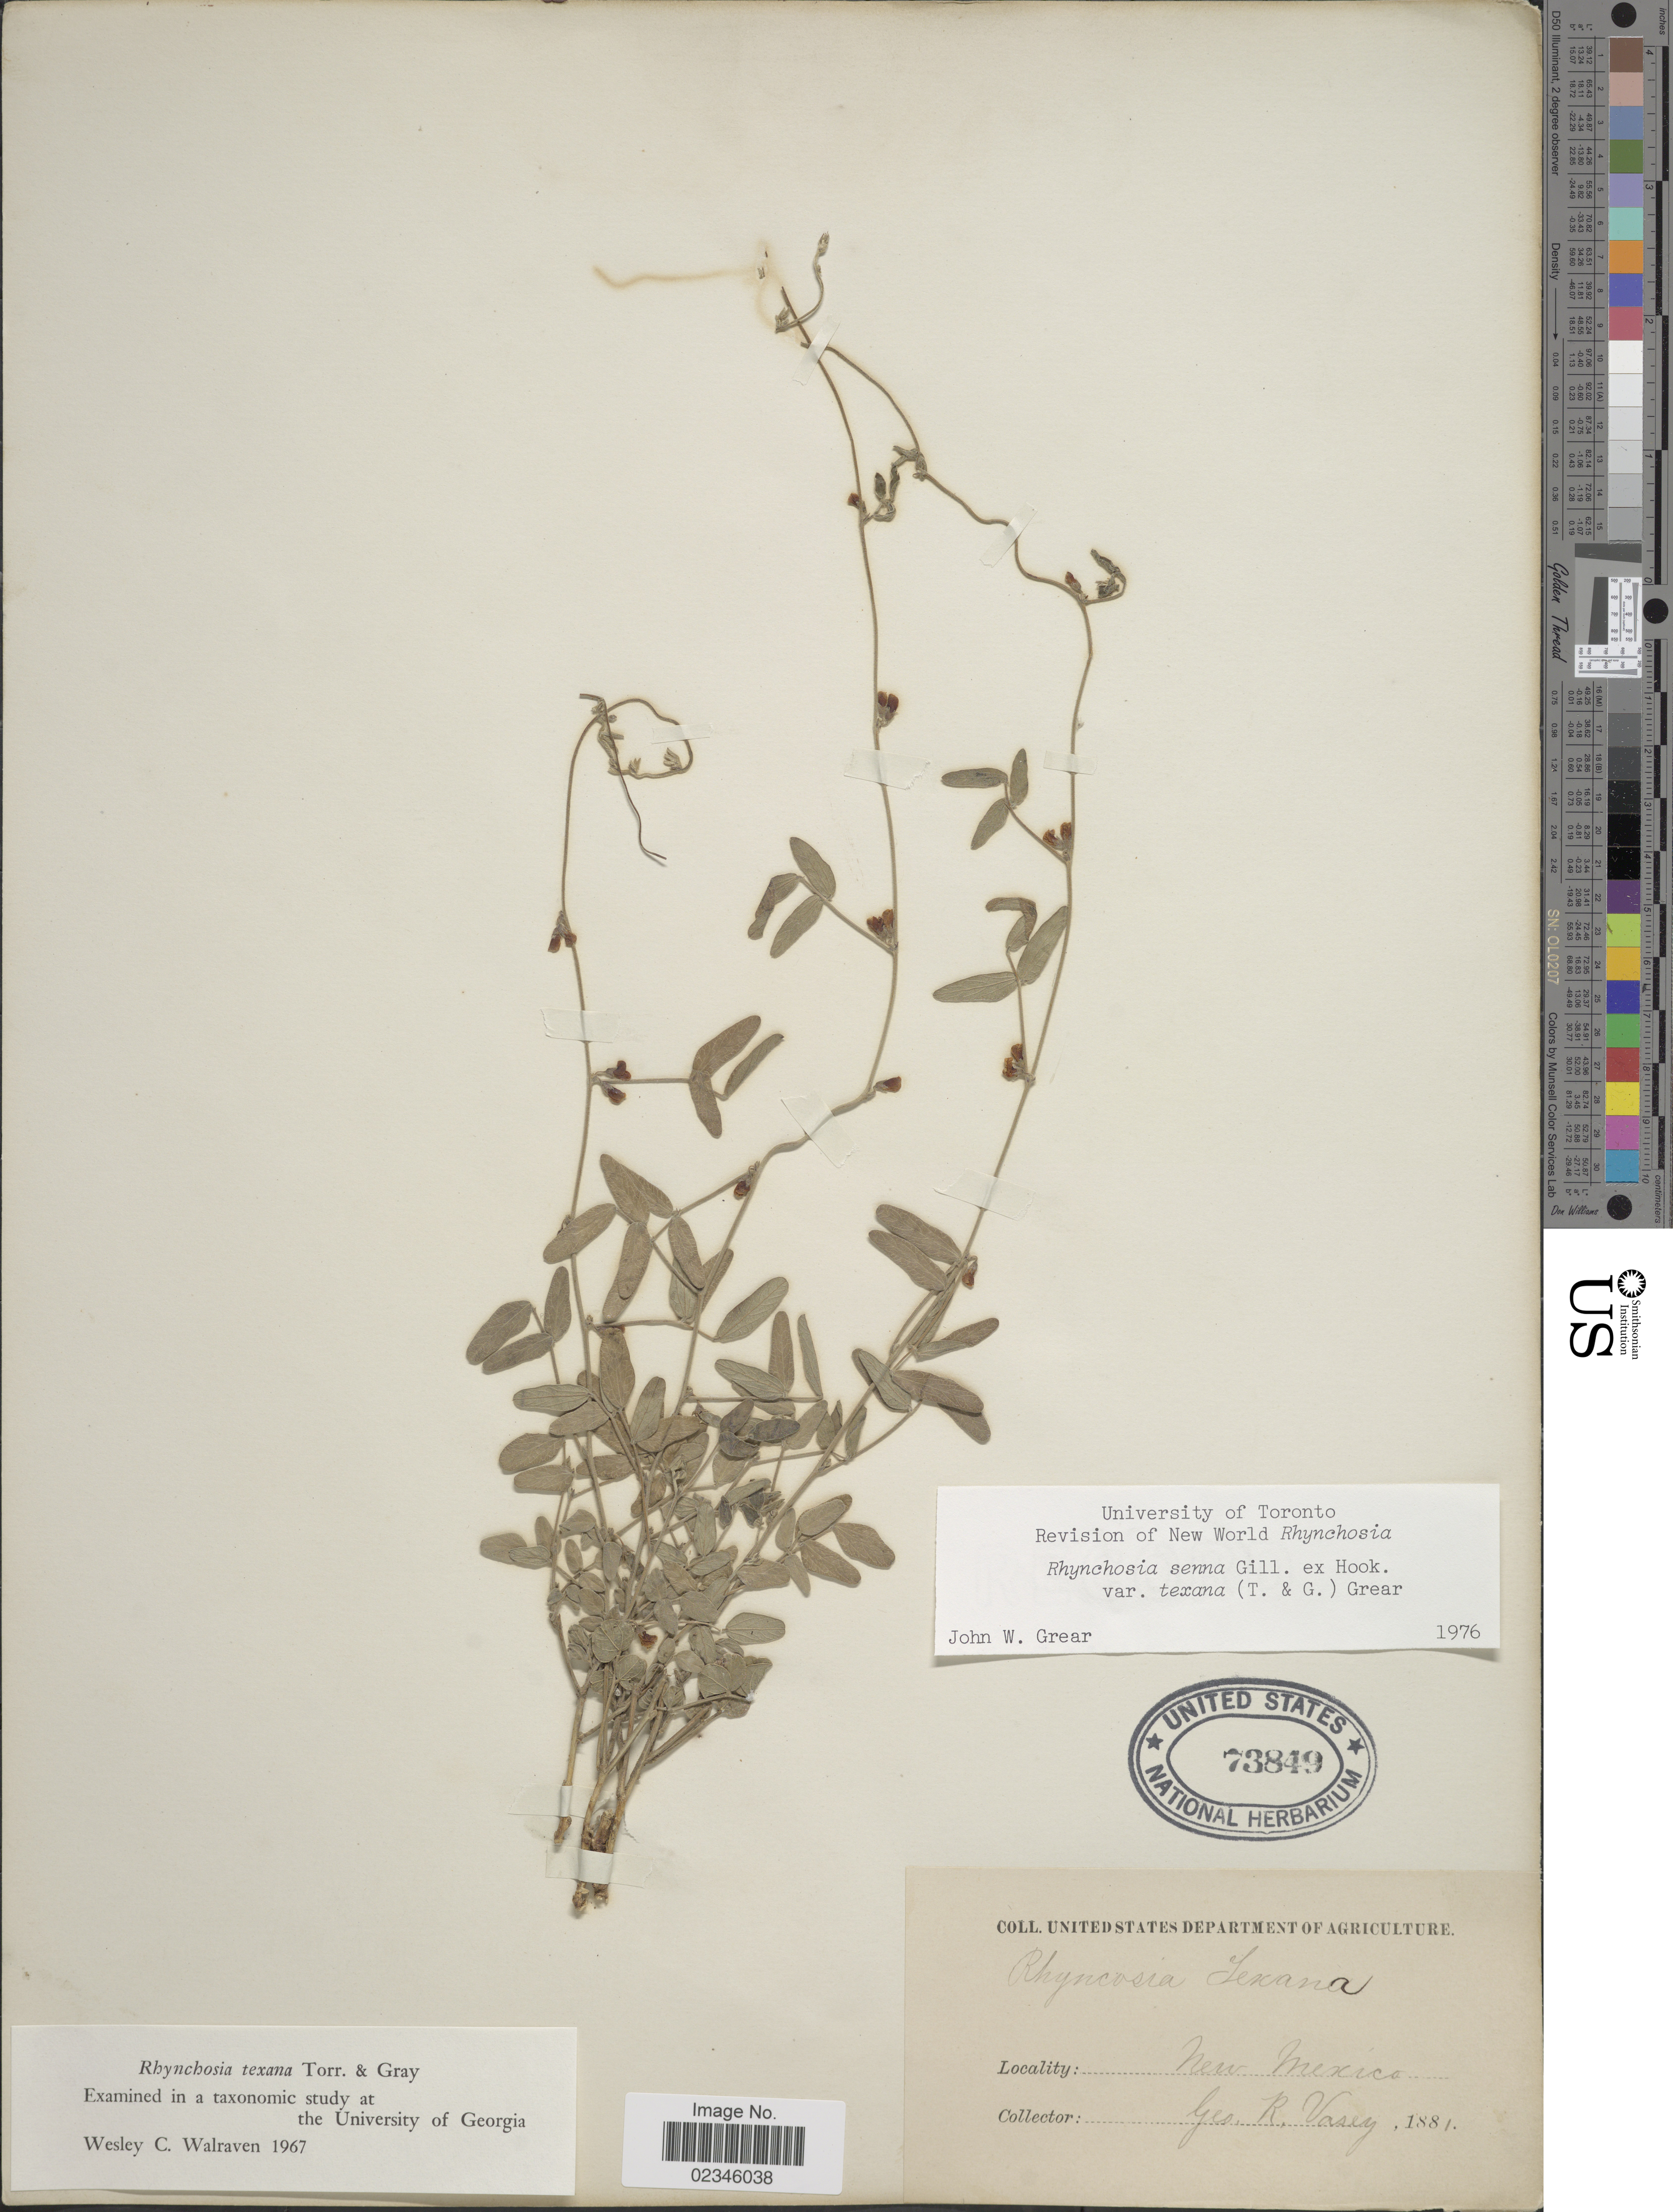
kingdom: Plantae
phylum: Tracheophyta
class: Magnoliopsida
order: Fabales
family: Fabaceae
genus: Rhynchosia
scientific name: Rhynchosia senna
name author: Gillies ex Hook.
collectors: G. R. Vasey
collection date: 1881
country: United States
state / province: New Mexico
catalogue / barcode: US 73849